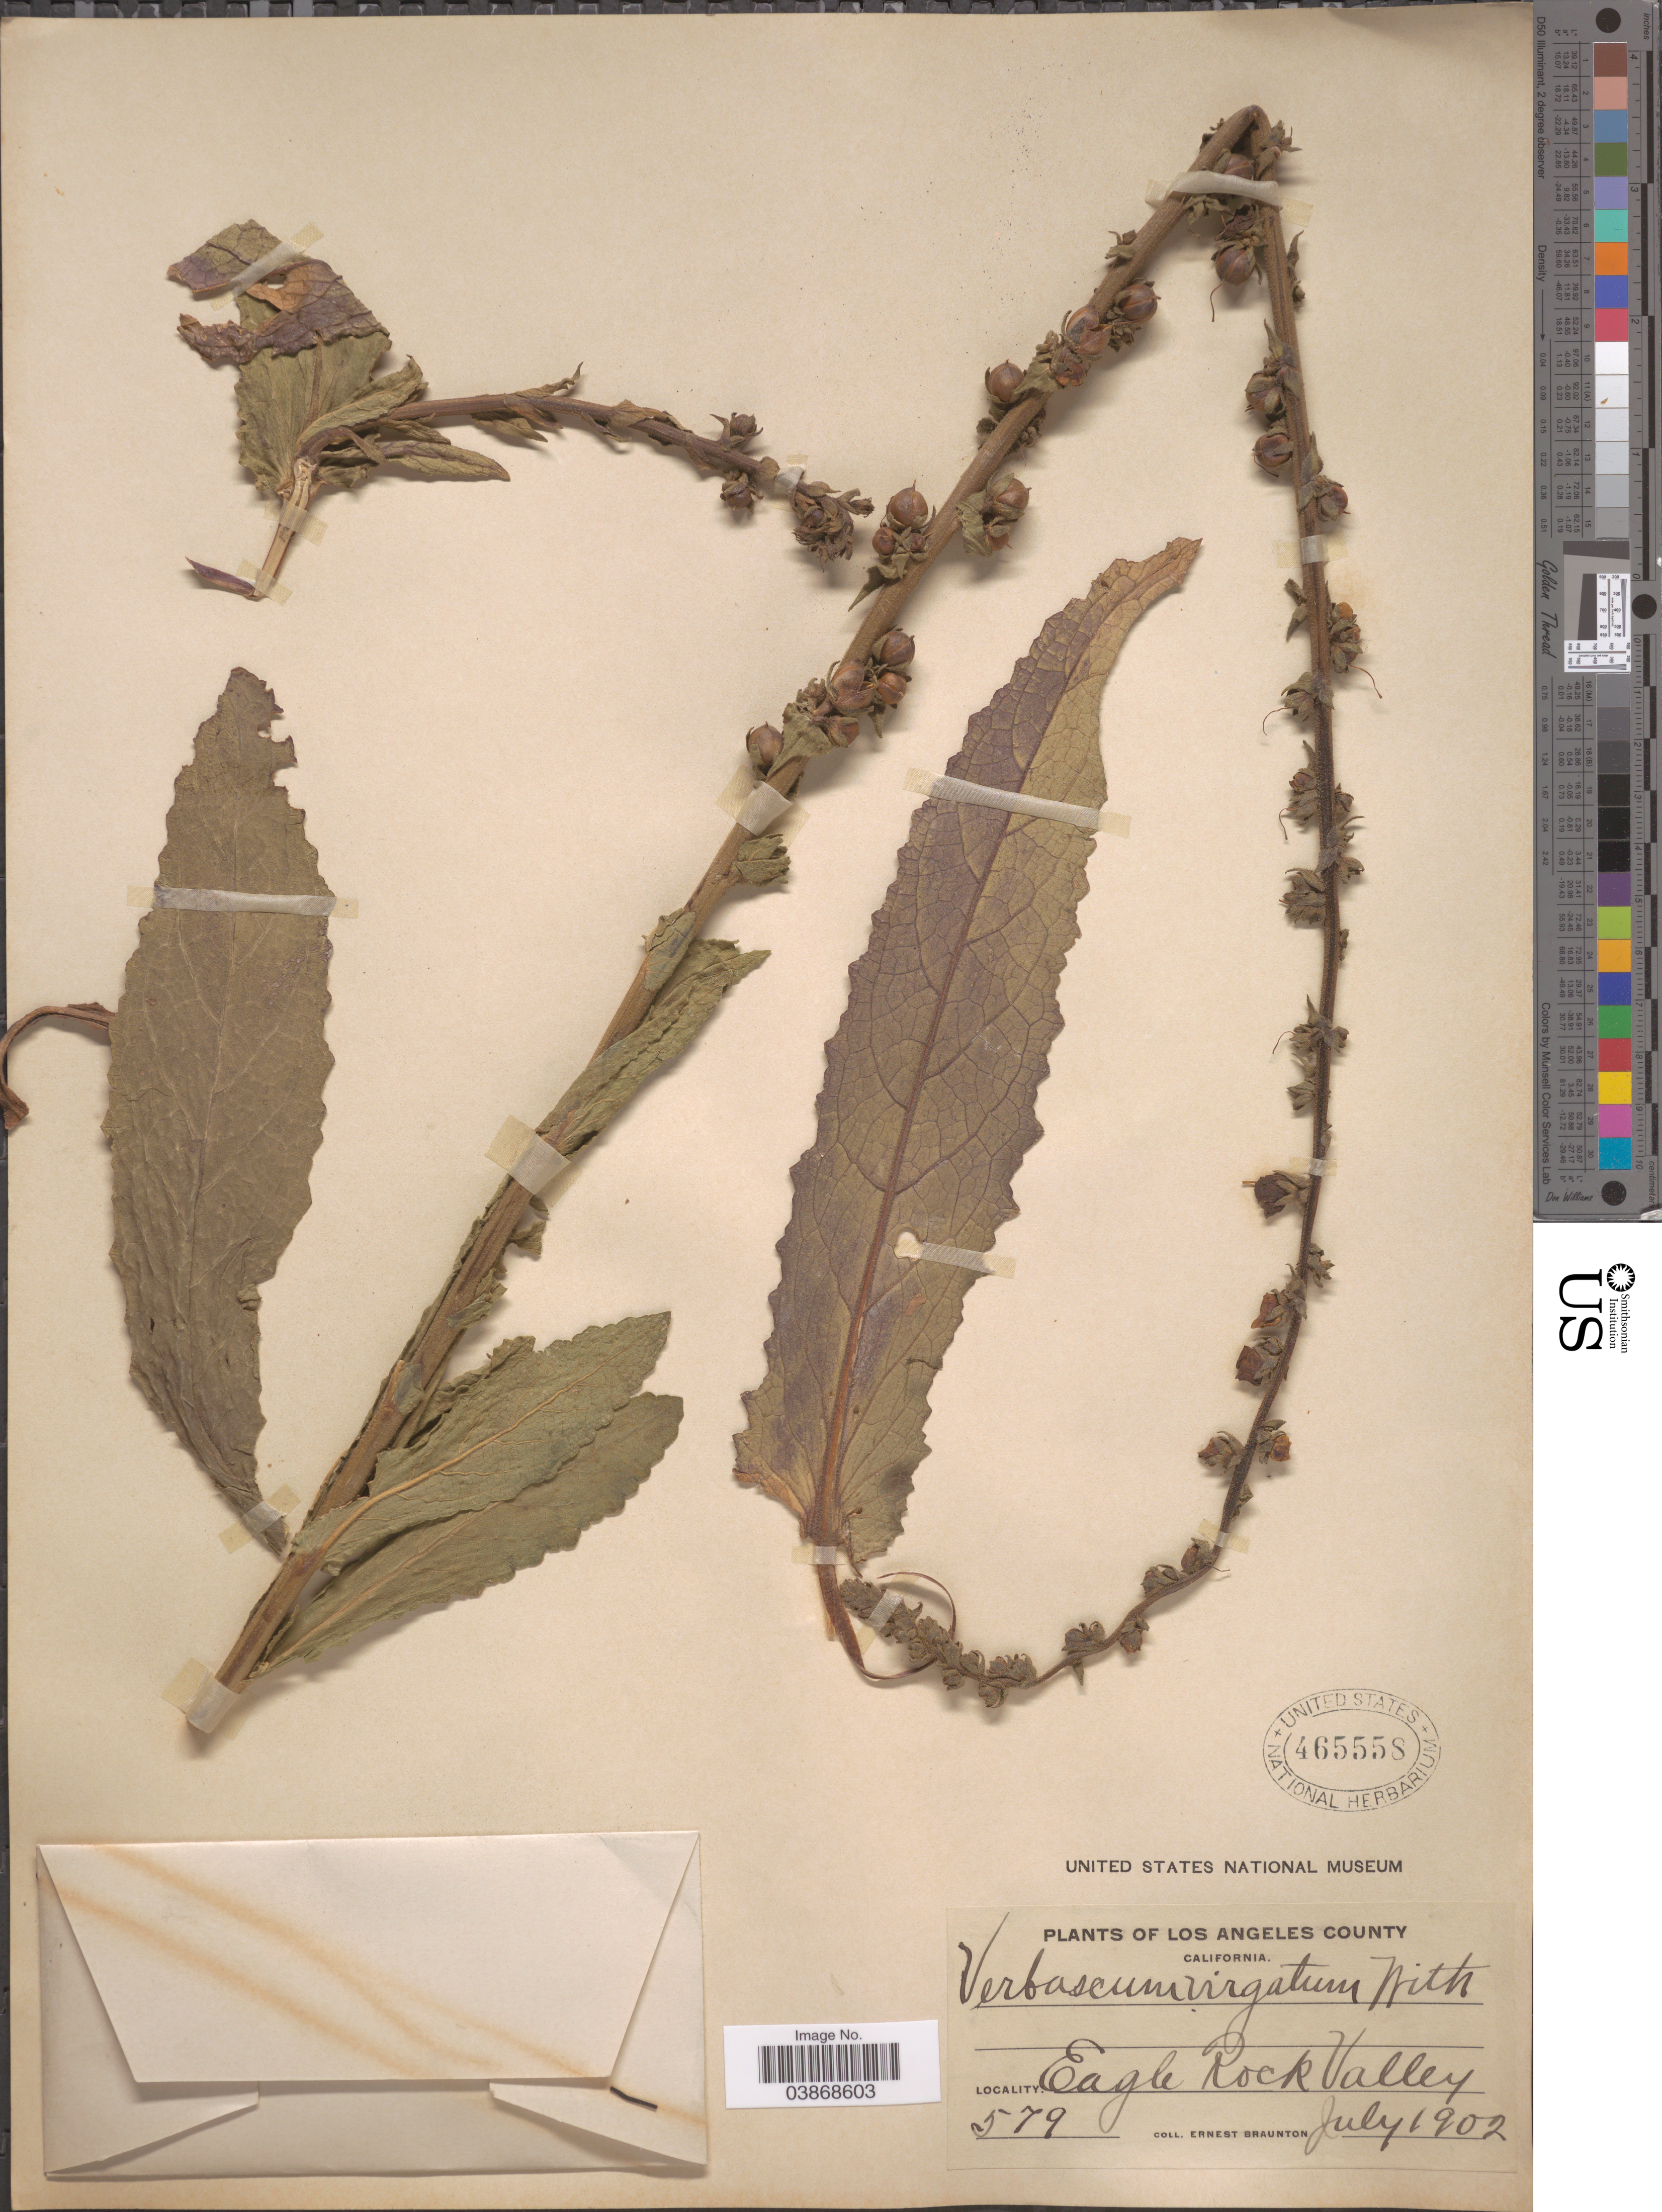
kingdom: Plantae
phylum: Tracheophyta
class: Magnoliopsida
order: Lamiales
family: Scrophulariaceae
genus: Verbascum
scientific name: Verbascum virgatum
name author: Stokes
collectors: E. Braunton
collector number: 579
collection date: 1902-07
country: United States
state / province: California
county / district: Los Angeles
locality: Los Angeles County. Eagle Rock Valley.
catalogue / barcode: US 465558